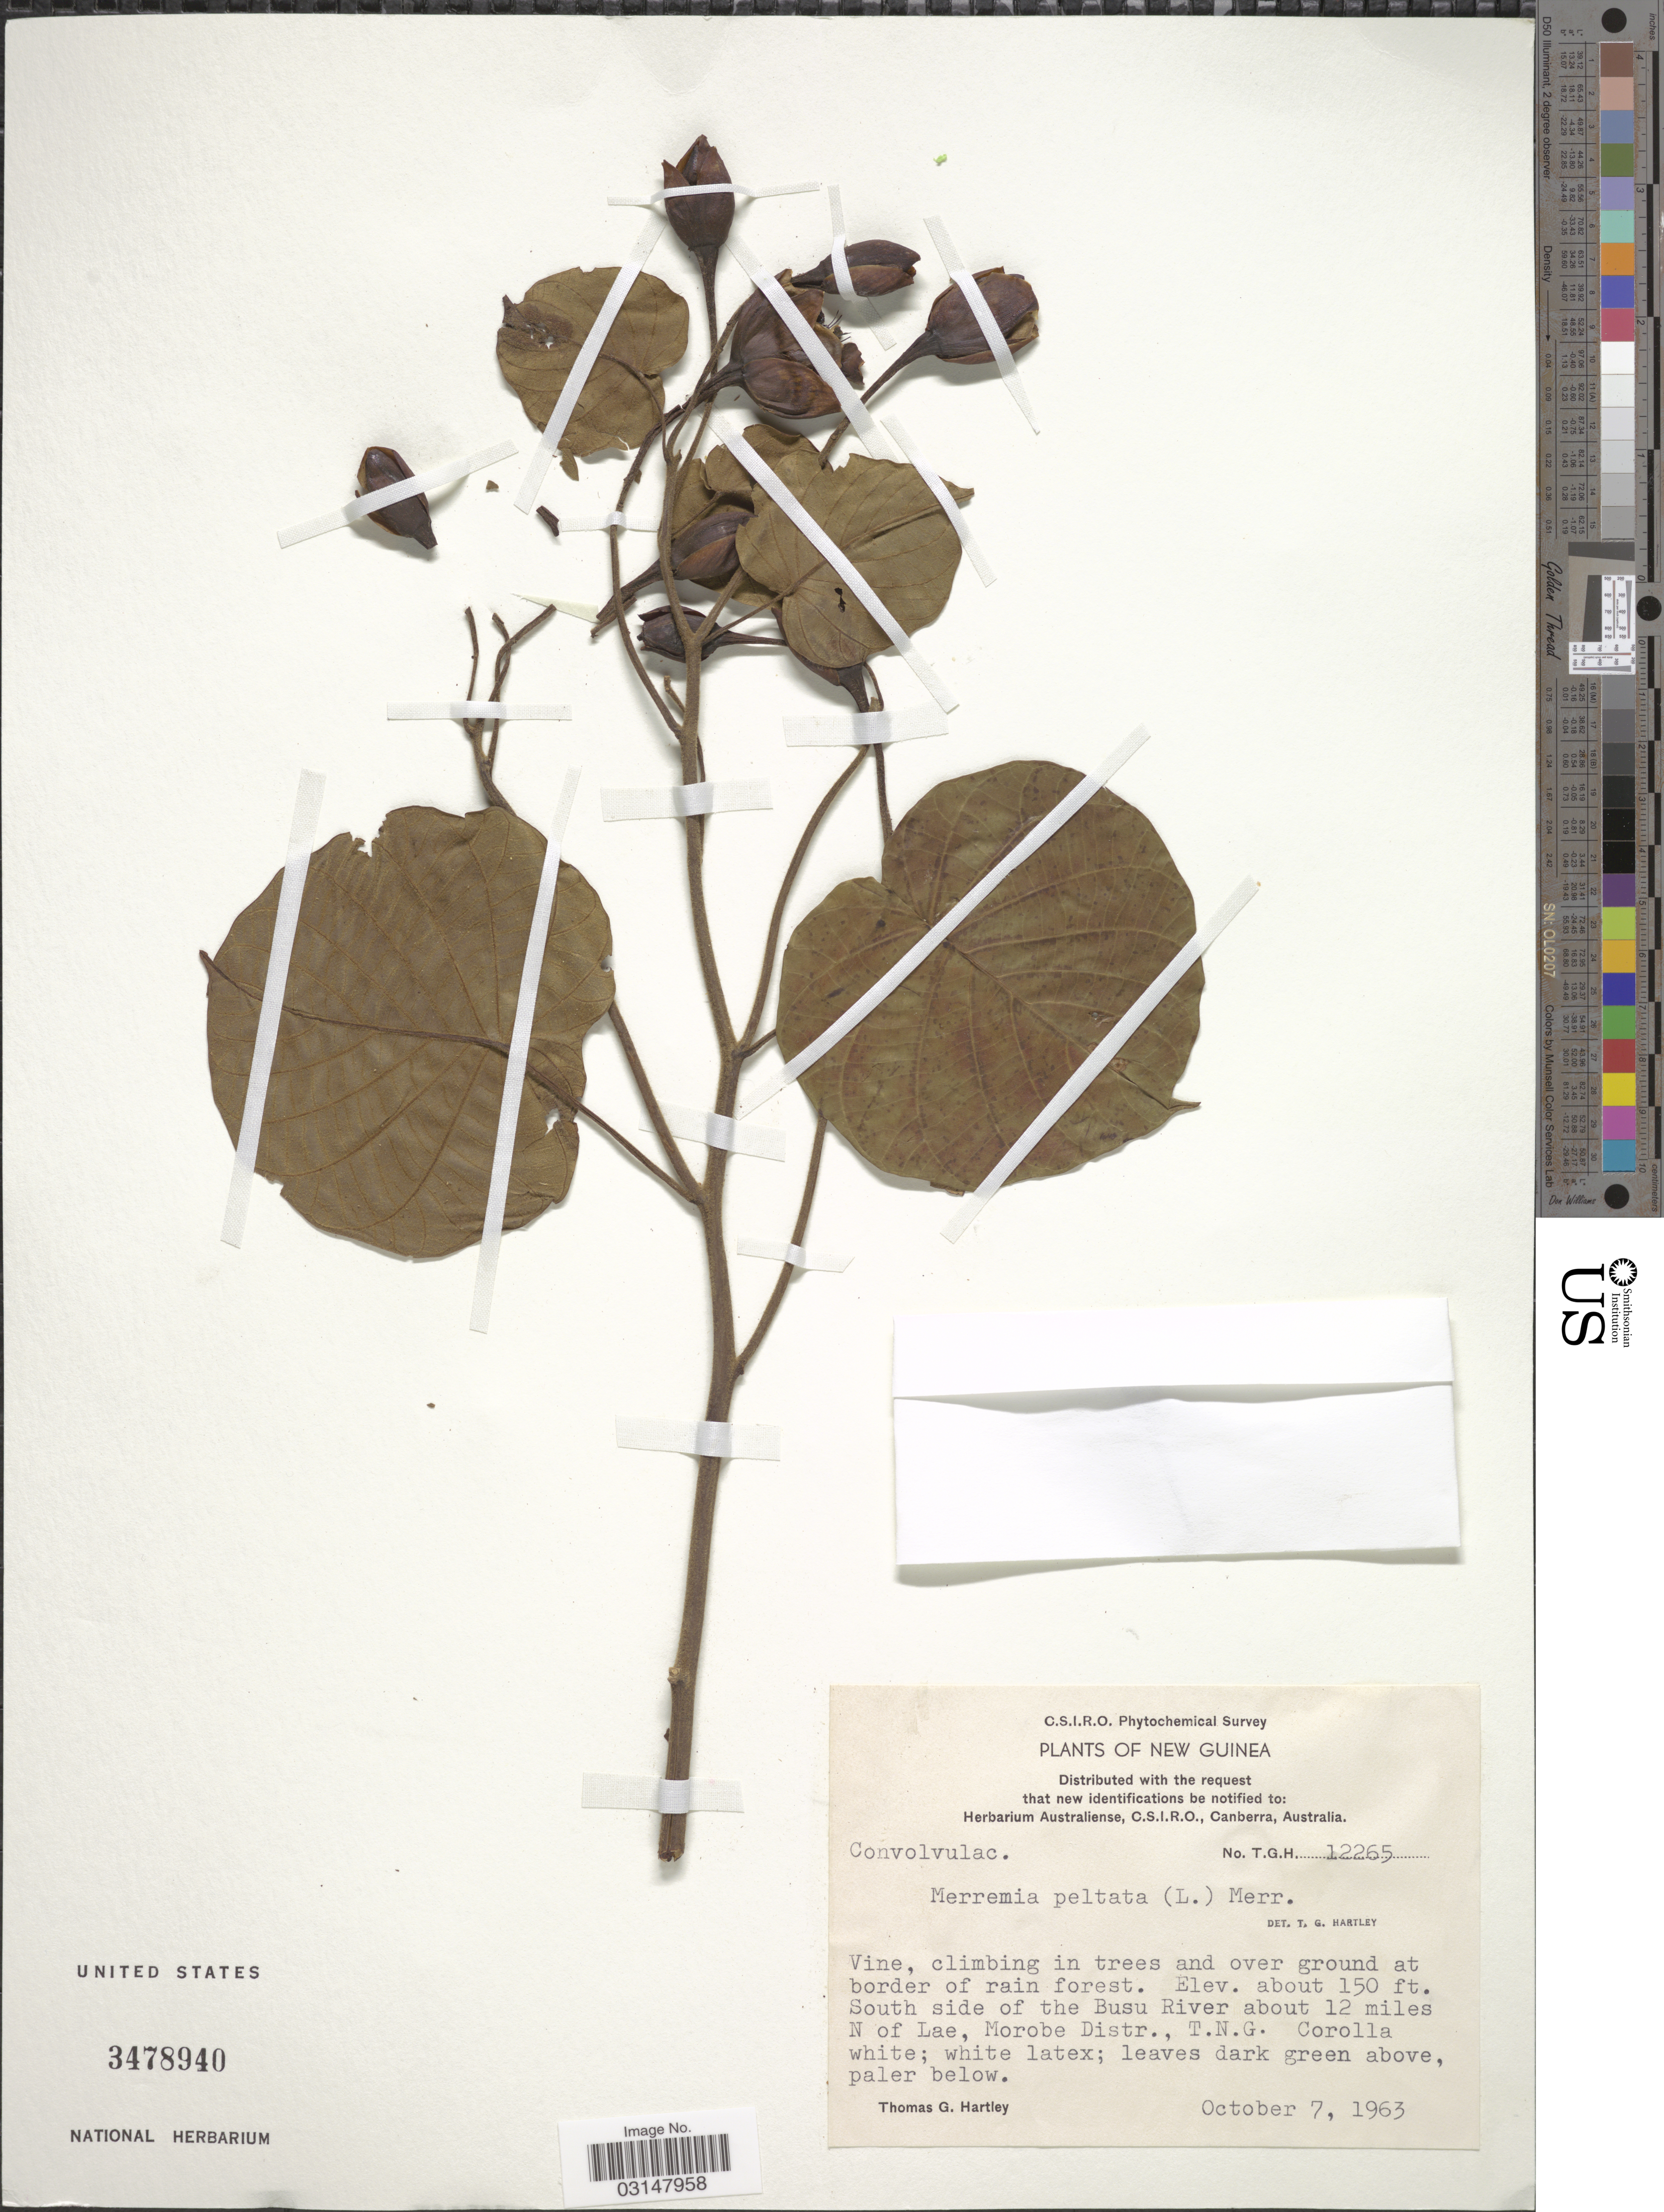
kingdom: Plantae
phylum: Tracheophyta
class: Magnoliopsida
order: Solanales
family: Convolvulaceae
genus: Decalobanthus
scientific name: Decalobanthus peltatus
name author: (L.) A. R. Simões & Staples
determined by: Wagner, W. L., (BOT), Smithsonian Institution - National Museum of Natural History (UNITED STATES)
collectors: T. G. Hartley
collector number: TGH12265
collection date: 1963-10-07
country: Papua New Guinea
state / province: Morobe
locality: New Guinea. South side of the Busu River about 12 miles N of Lae, Morobe Distr., T.N.G.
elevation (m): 46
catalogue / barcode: US 3478940